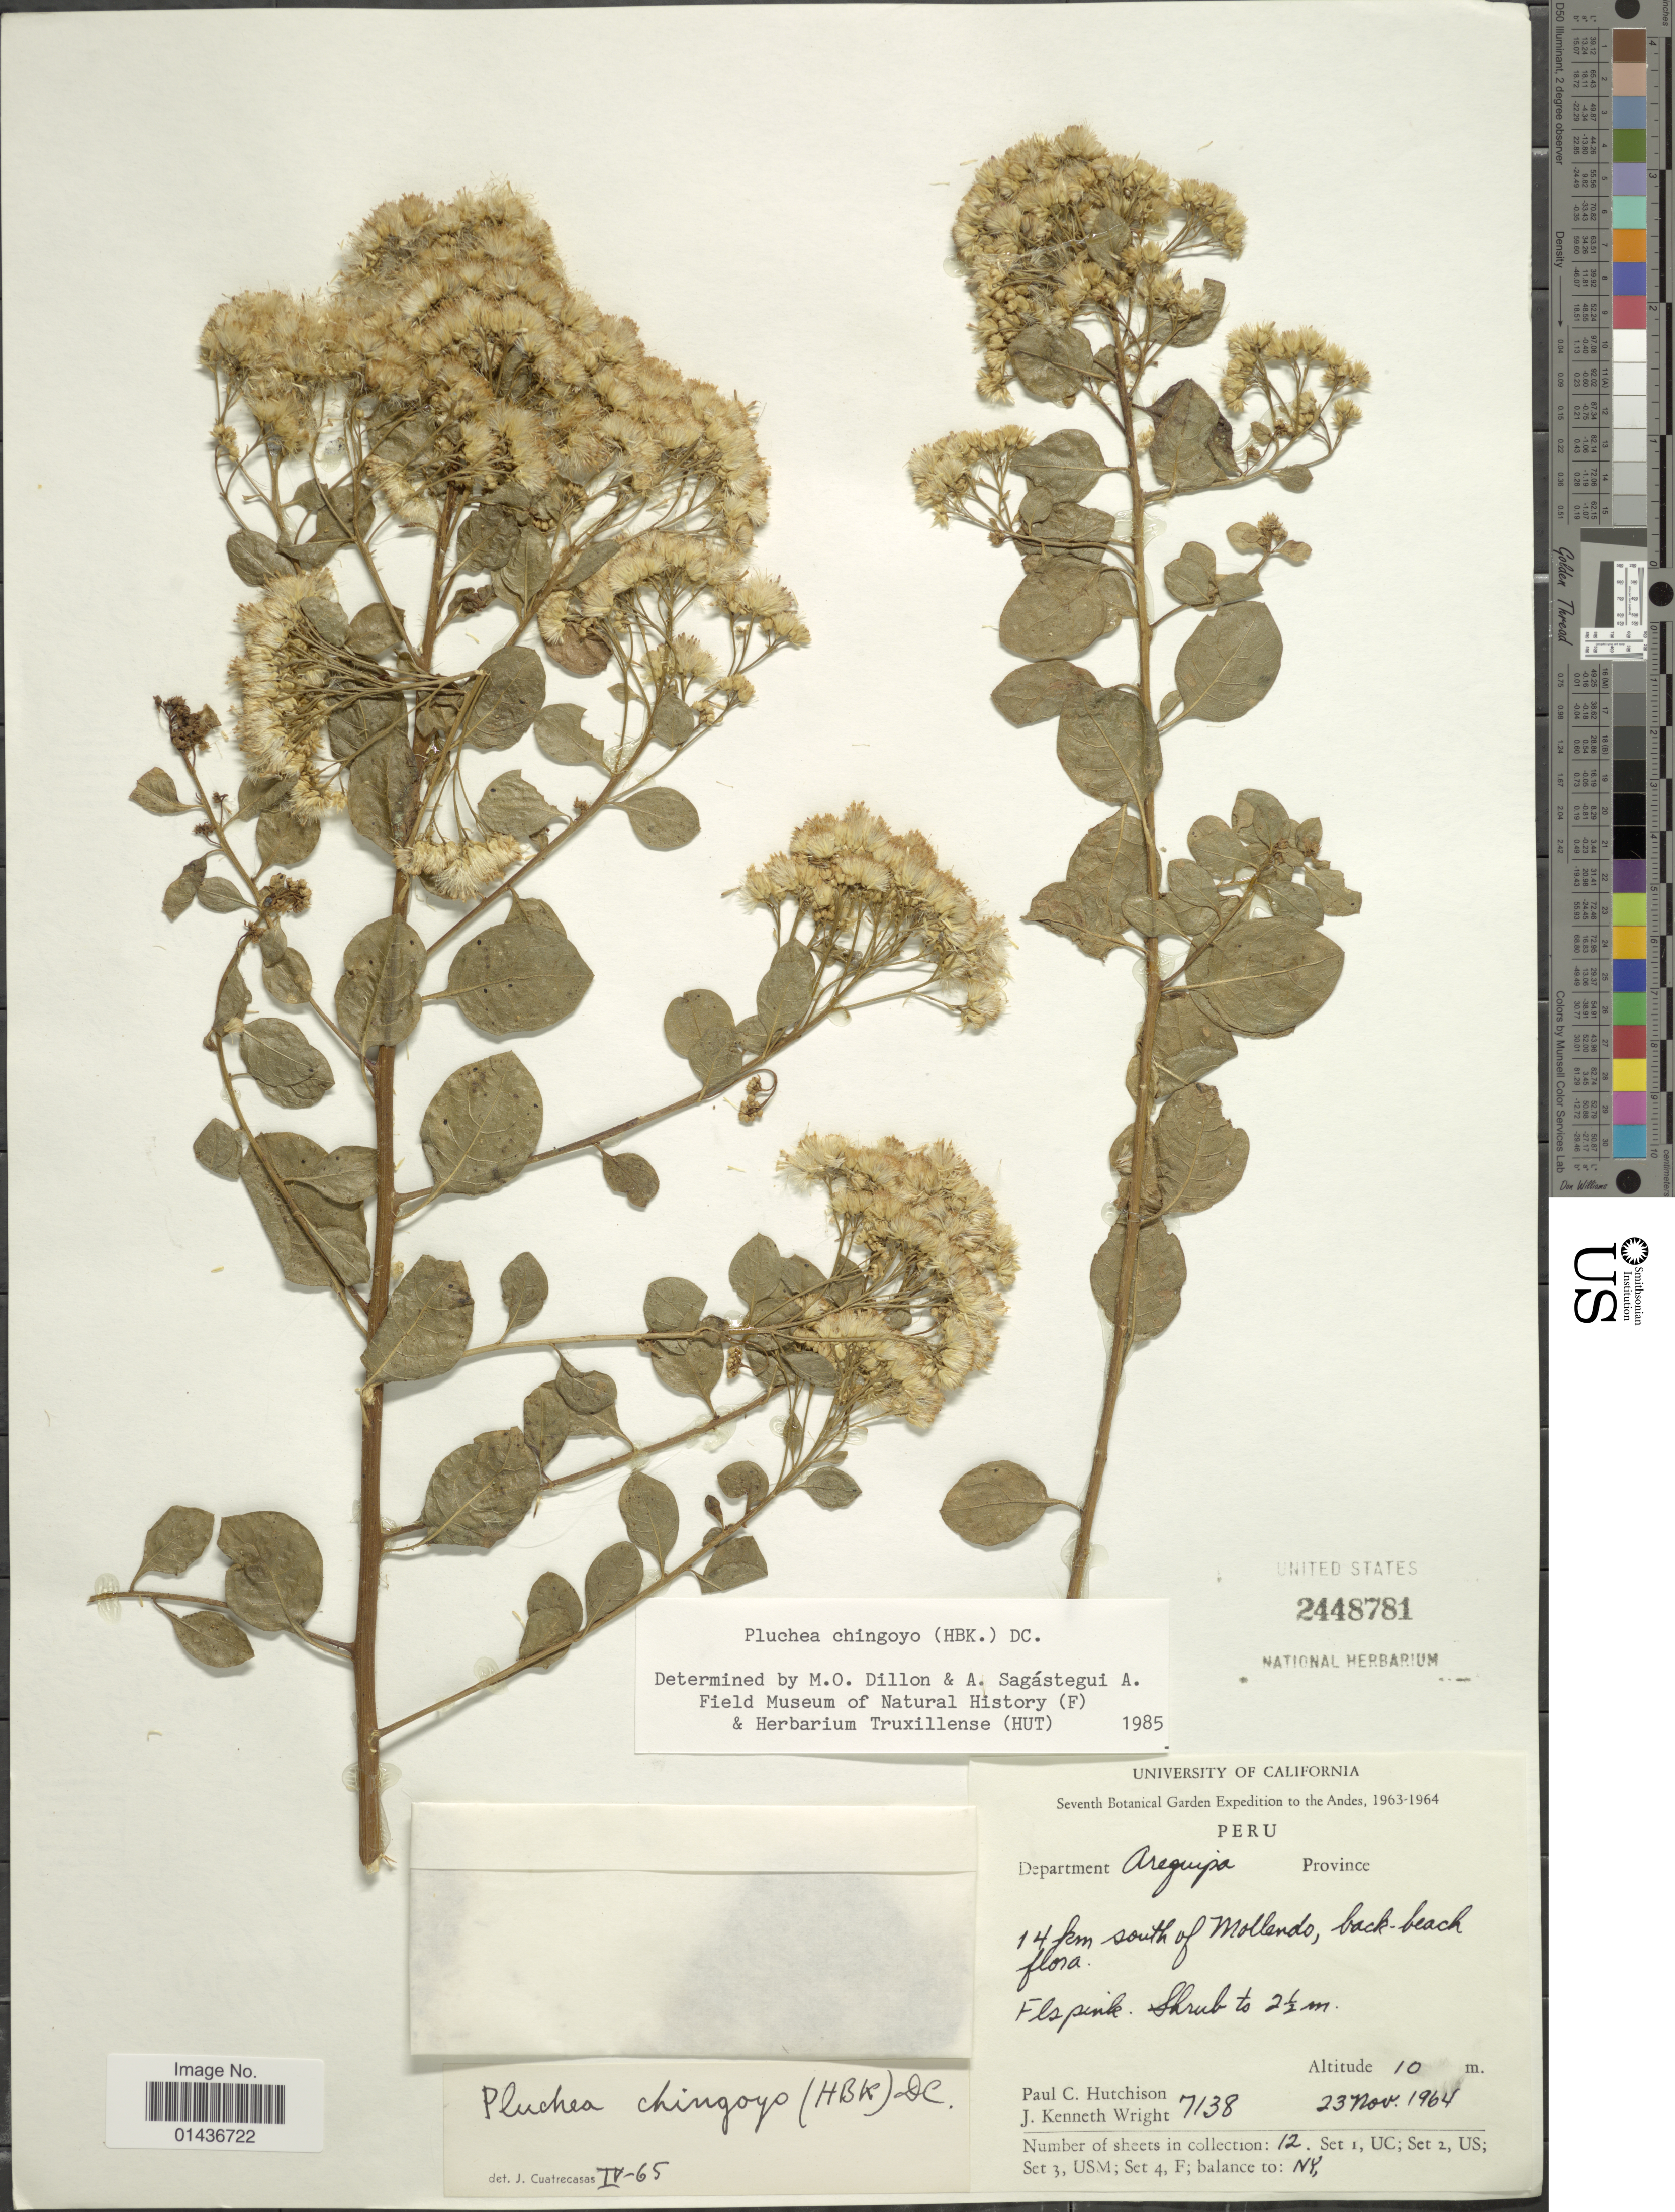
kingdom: Plantae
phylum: Tracheophyta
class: Magnoliopsida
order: Asterales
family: Asteraceae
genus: Pluchea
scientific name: Pluchea chingoyo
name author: DC.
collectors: J. K. Wright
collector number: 7138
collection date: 1964-11-23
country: Peru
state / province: Arequipa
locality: Department Arequipa, 14 km south of Mollendo, back-beach flora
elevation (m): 10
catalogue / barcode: US 2448781